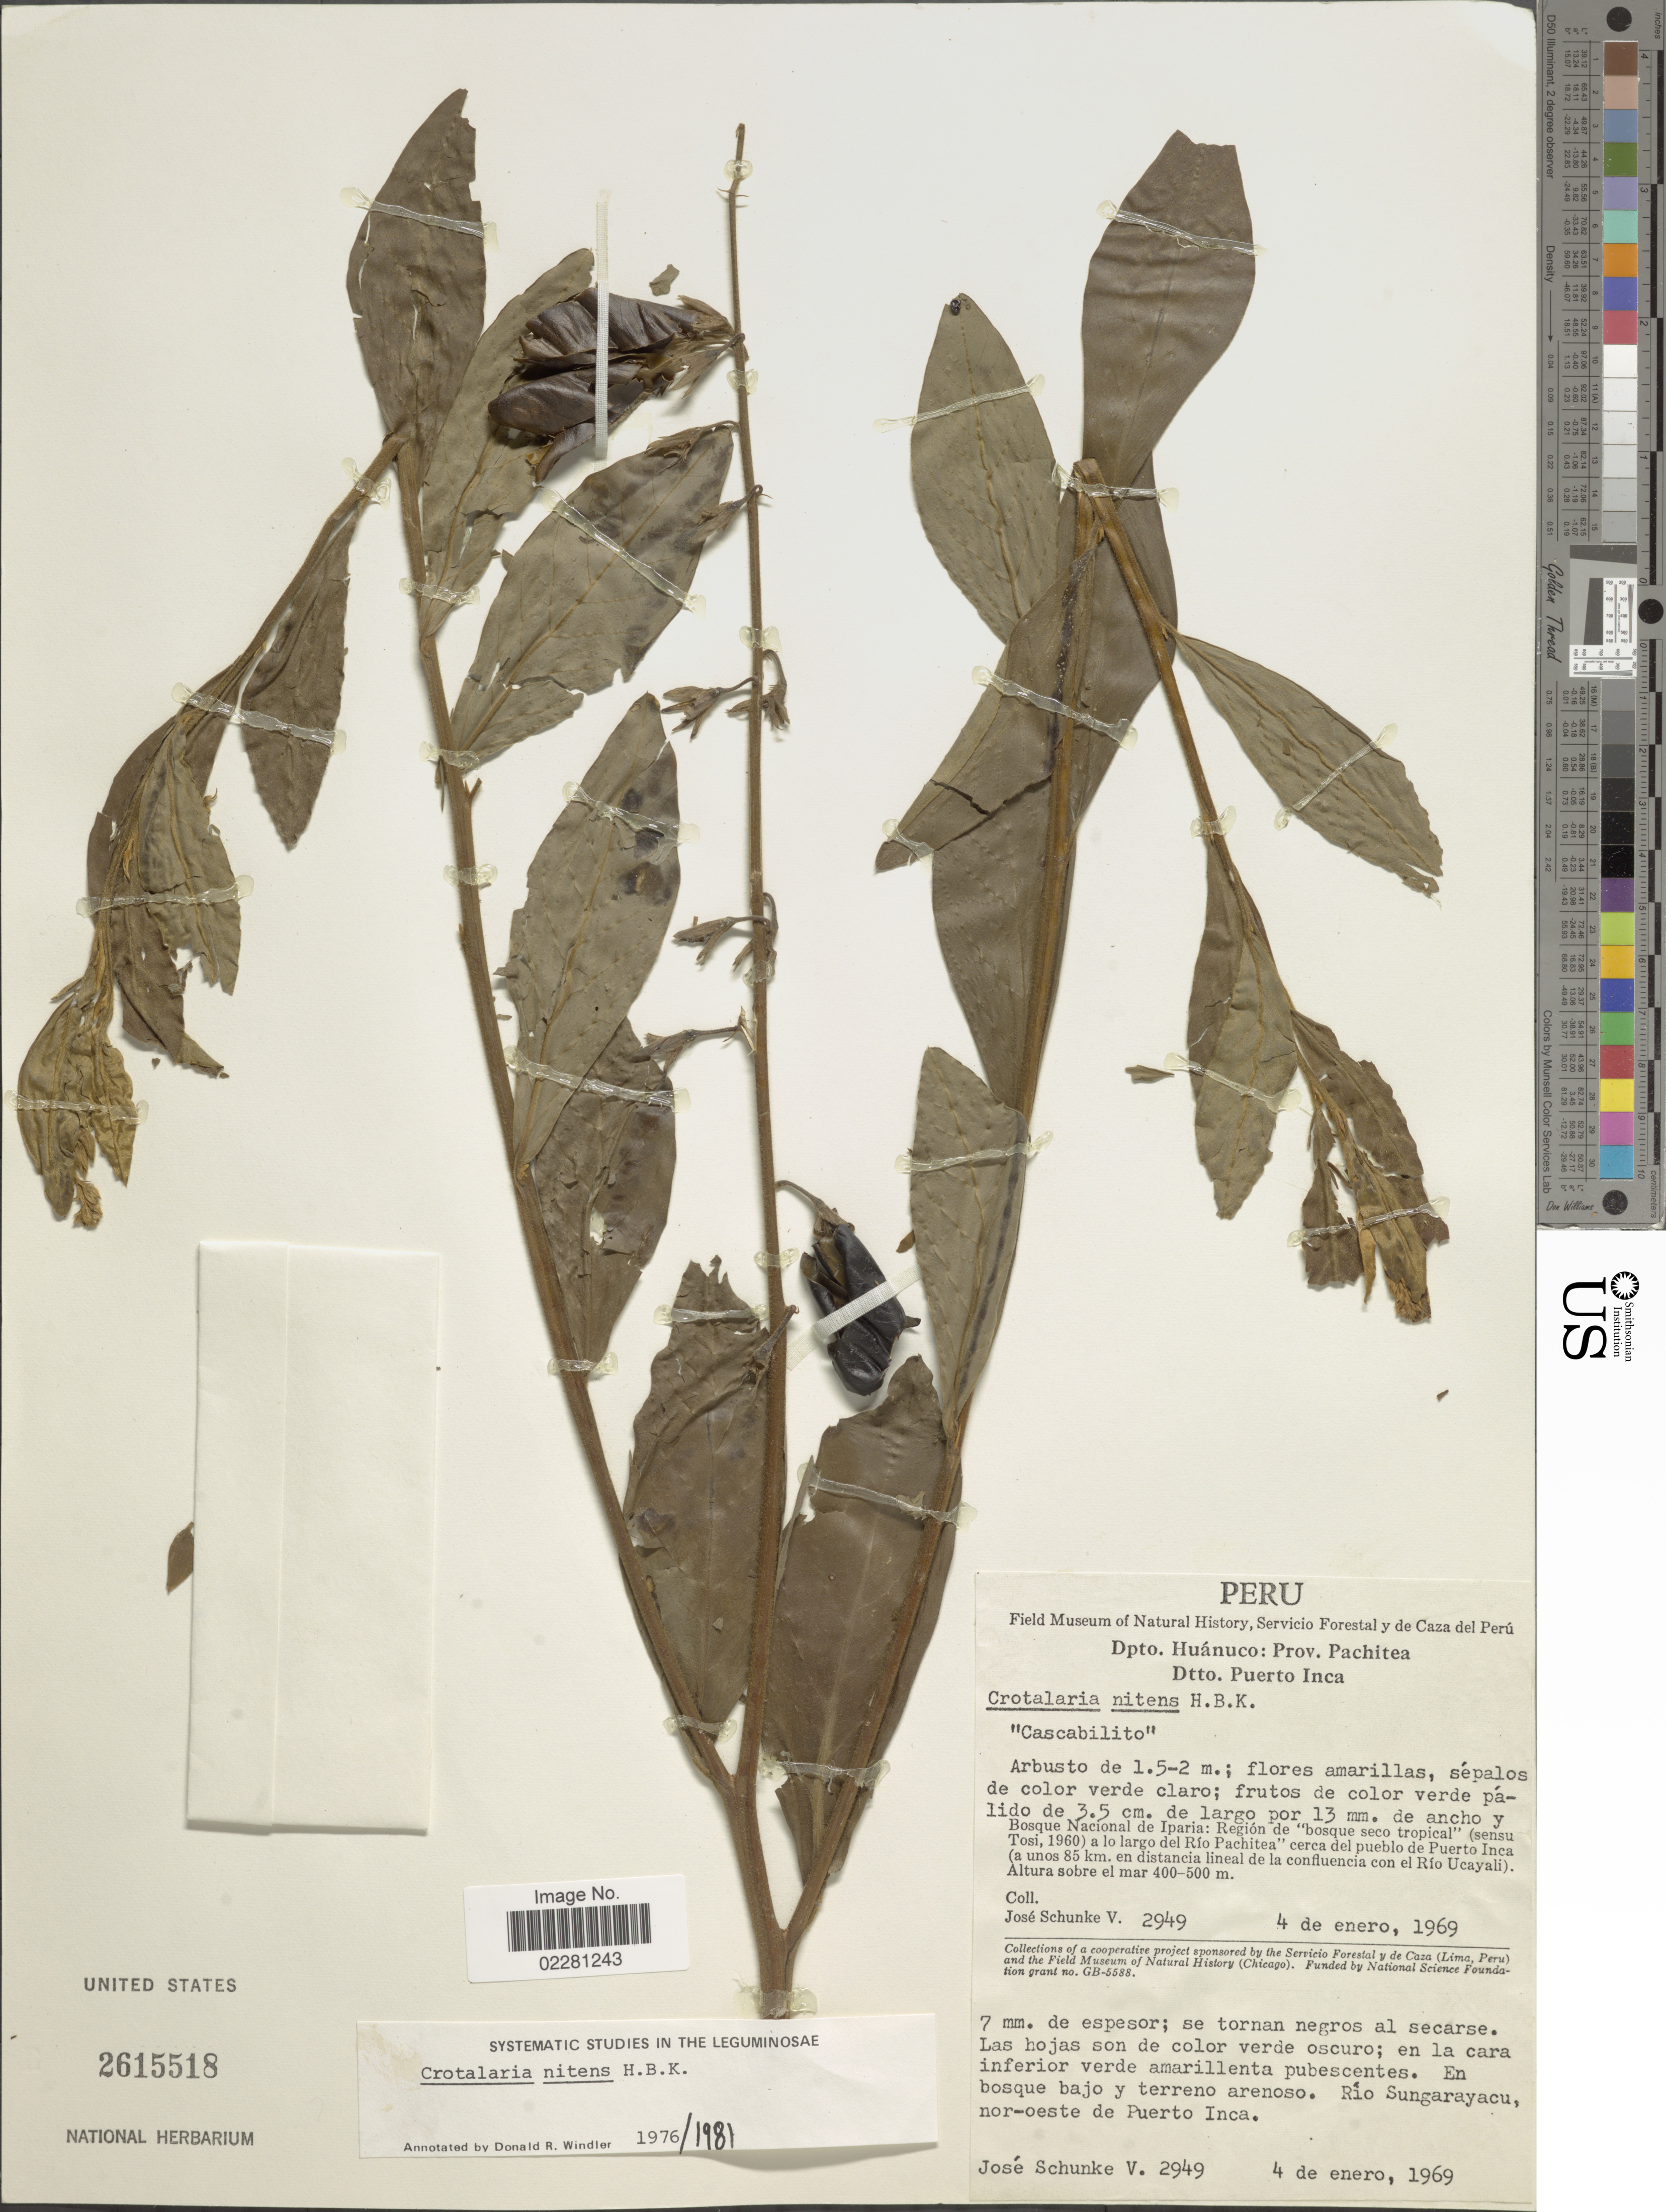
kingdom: Plantae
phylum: Tracheophyta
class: Magnoliopsida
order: Fabales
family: Fabaceae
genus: Crotalaria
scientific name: Crotalaria nitens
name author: Kunth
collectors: J. Schunke Vigo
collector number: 2949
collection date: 1969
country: Peru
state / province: Huánuco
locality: Prov. Pachitea, Dtto. Puerto Inca, Bosque Nacional de Iparia, region de bosque seco tropical a lo largo del Rio Pachitea cerca del pueblo de Puerto Inca (a unos 85 km en distancia lineal de la confluencia con el Rio Ucayali), Rio Sungarayacu, nor-oeste de Puerto Inca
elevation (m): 400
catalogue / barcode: US 2615518